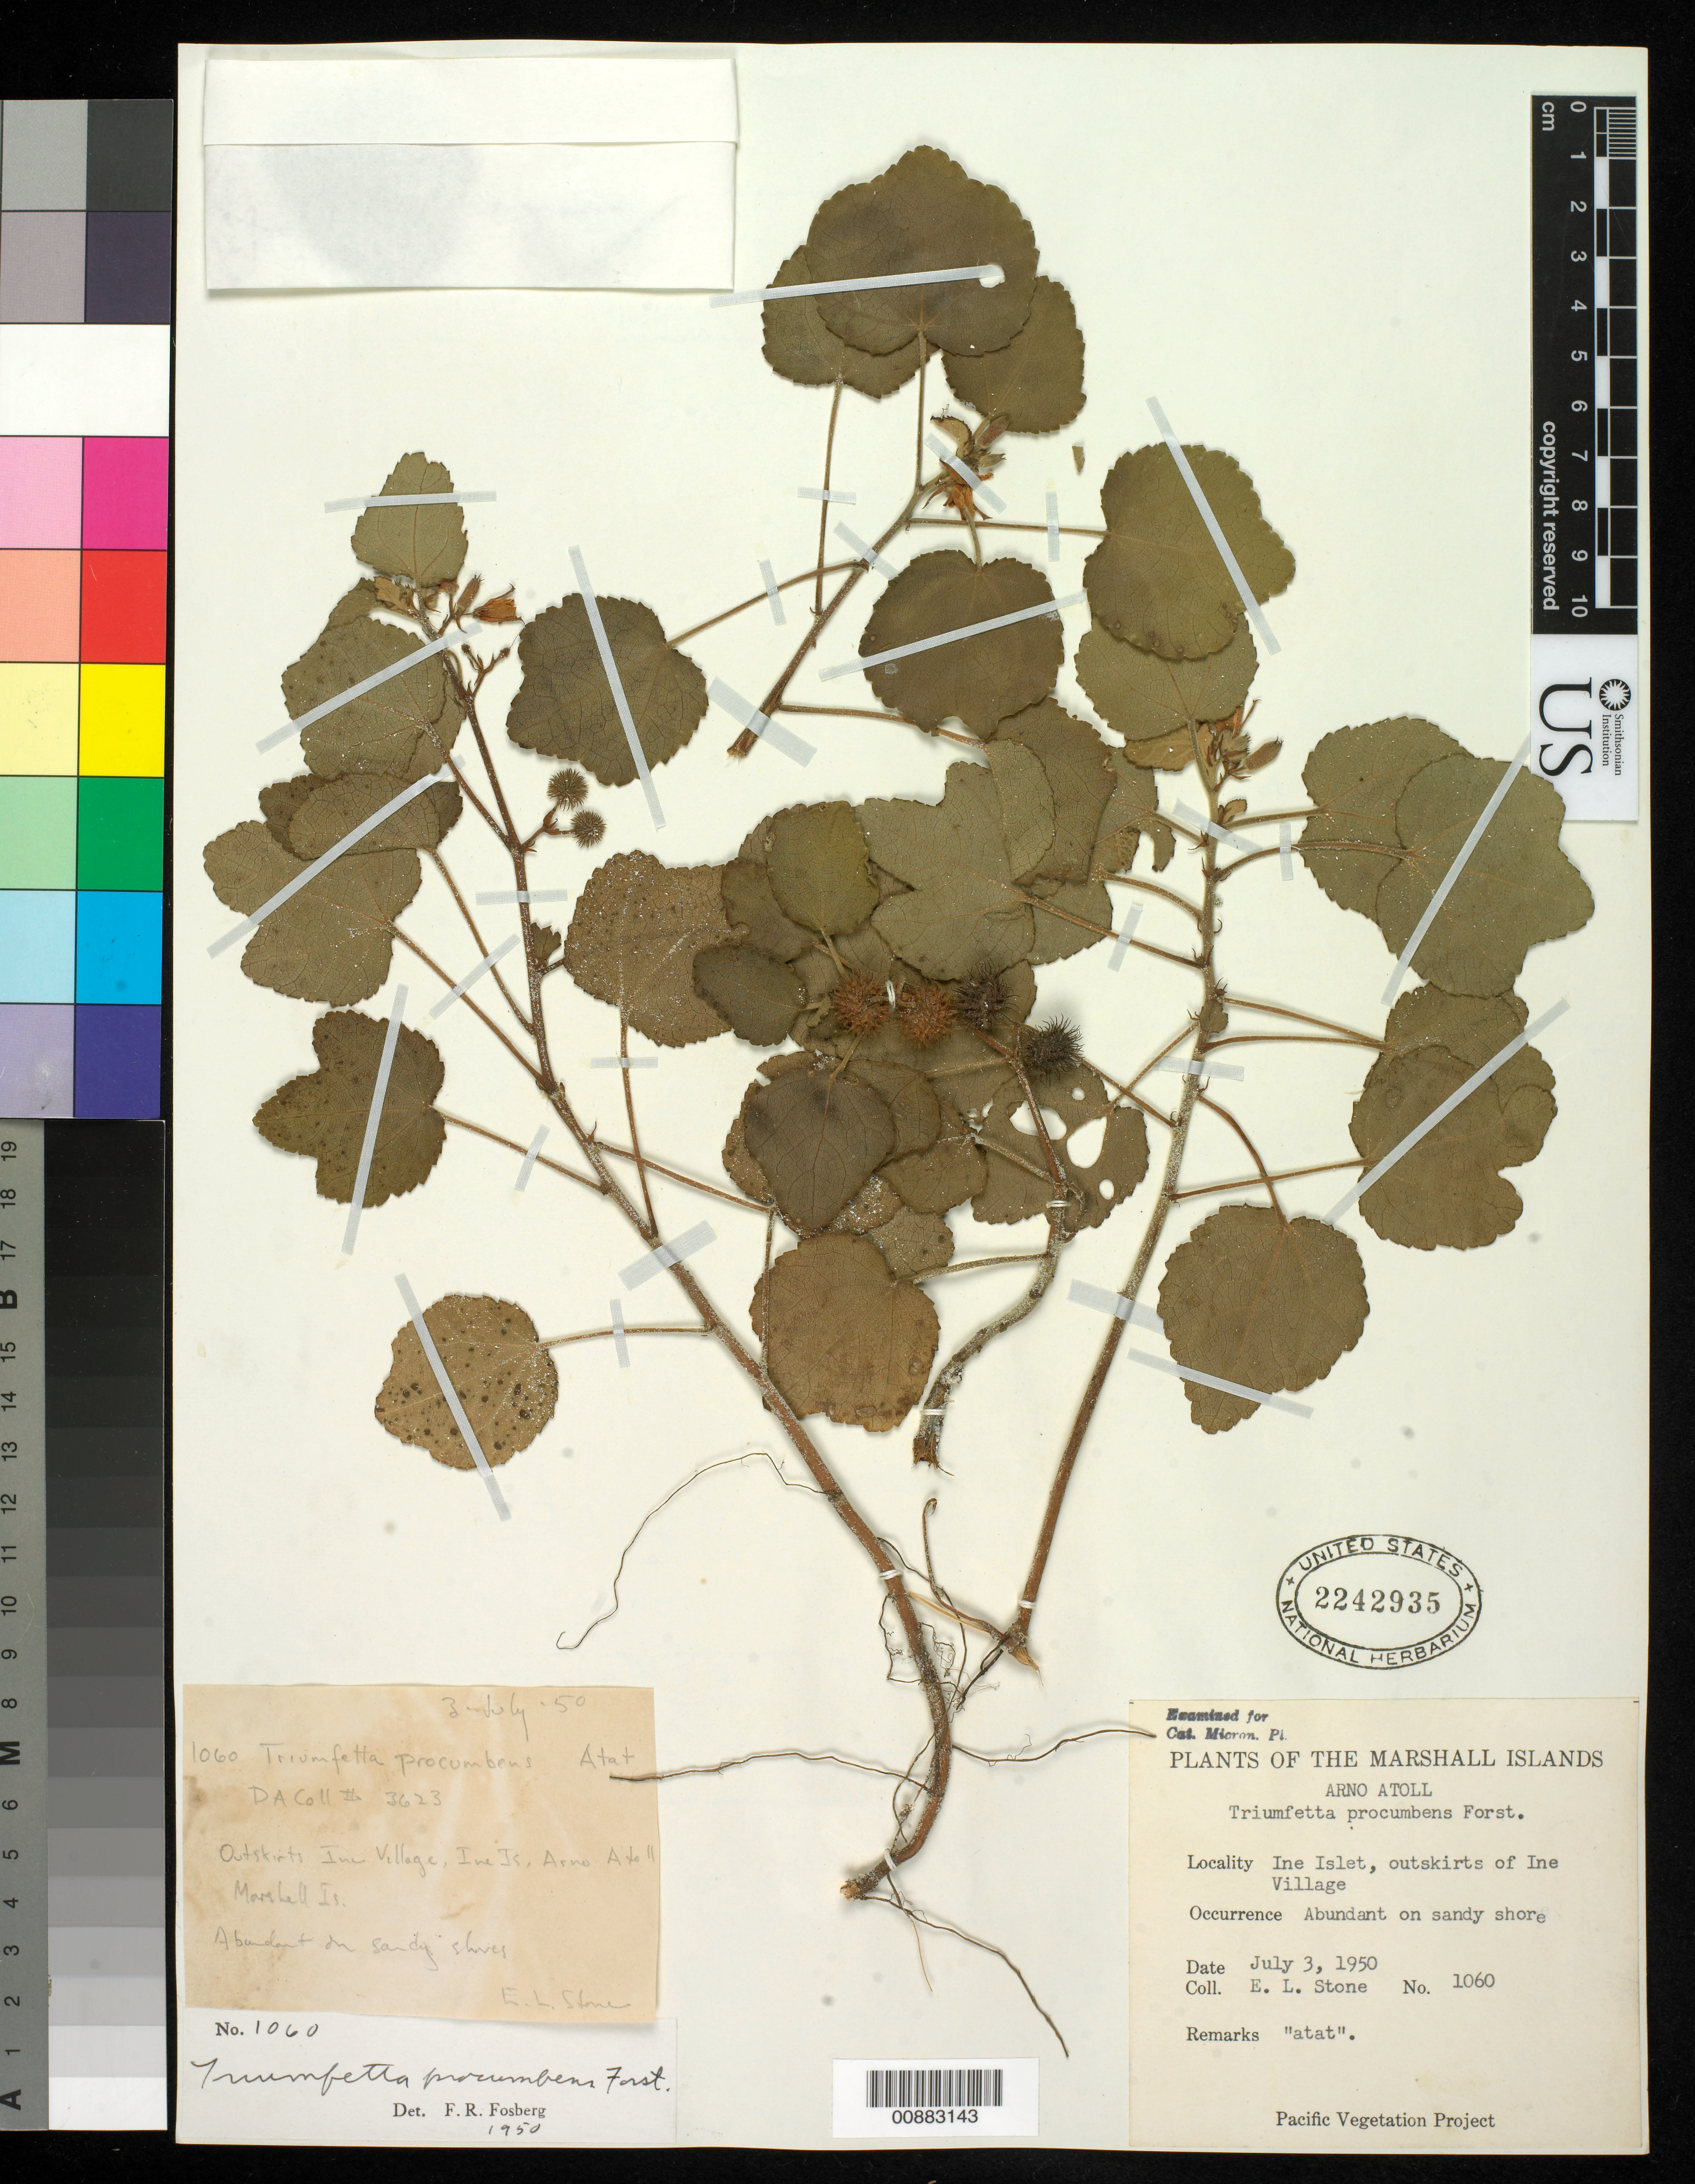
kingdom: Plantae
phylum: Tracheophyta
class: Magnoliopsida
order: Malvales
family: Malvaceae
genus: Triumfetta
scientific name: Triumfetta procumbens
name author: G. Forst.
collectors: E. L. Stone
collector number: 1060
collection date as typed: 03 Jul 1950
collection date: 1950-07-03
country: Marshall Islands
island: Arno Atoll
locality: Ine Islet, outskirts of the village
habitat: abundant on sandy shore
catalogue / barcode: US 2242935